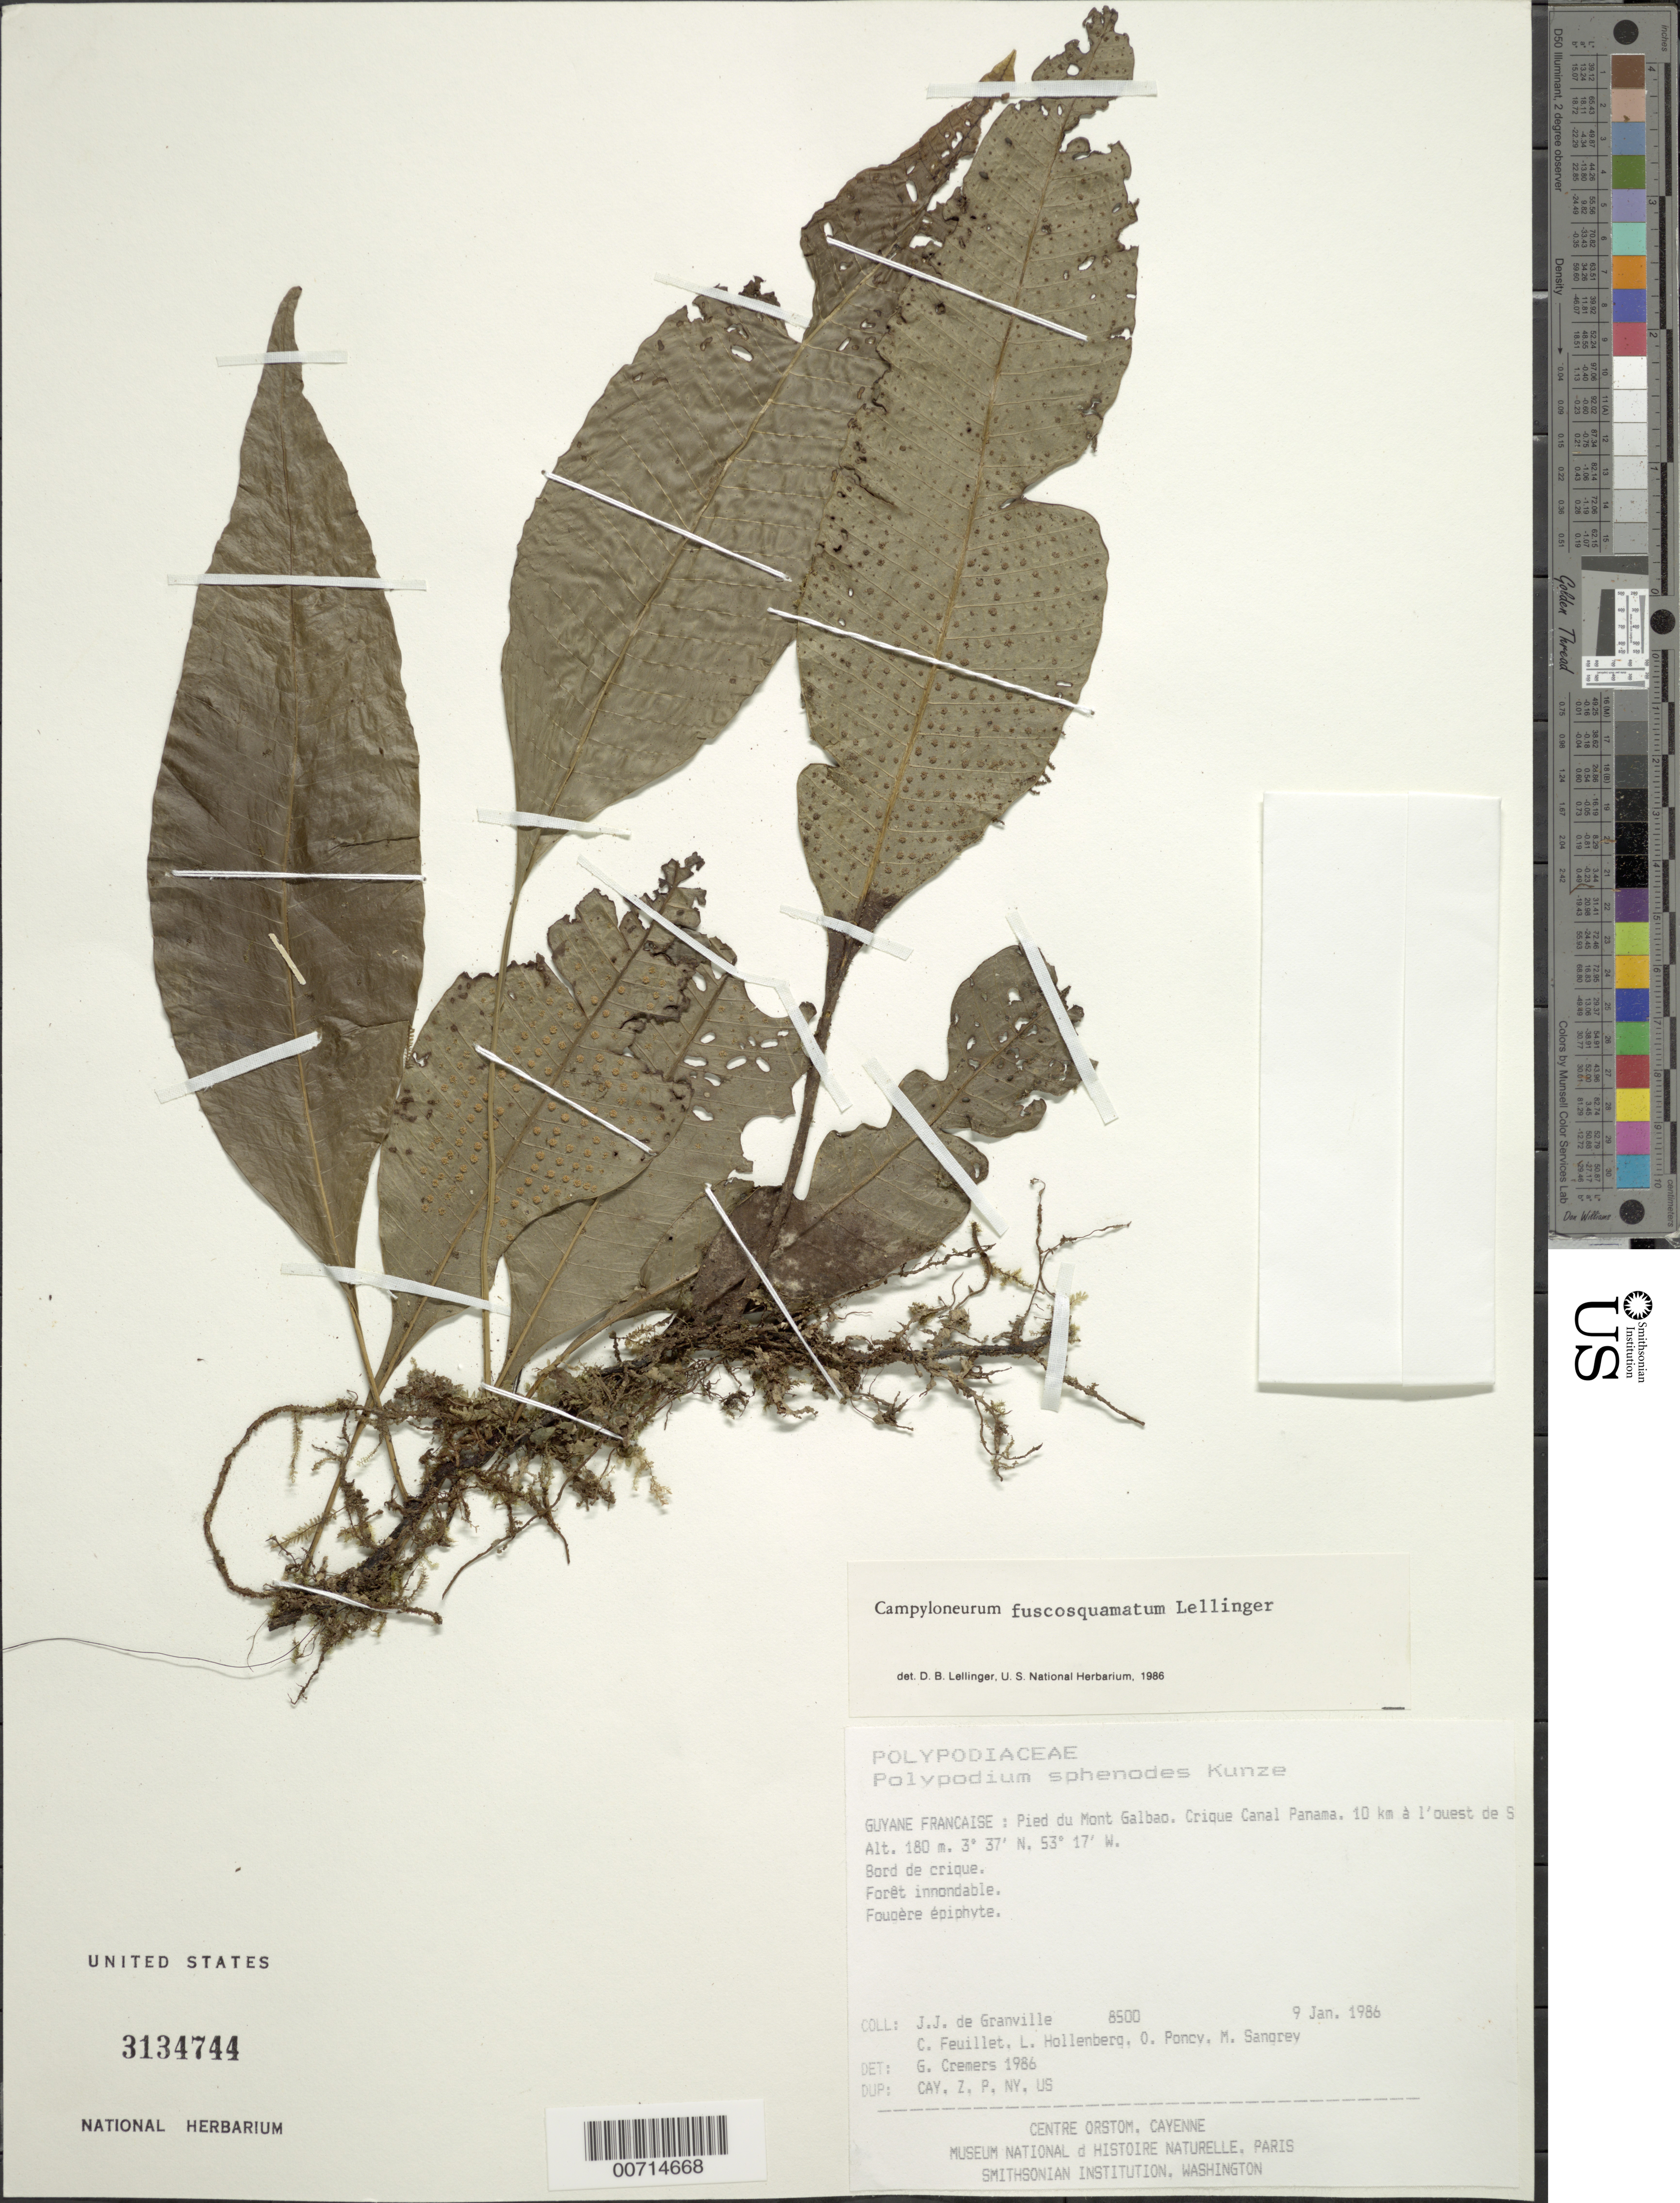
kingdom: Plantae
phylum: Tracheophyta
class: Polypodiopsida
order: Polypodiales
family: Polypodiaceae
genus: Campyloneurum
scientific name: Campyloneurum fuscosquamatum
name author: Lellinger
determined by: Lellinger, David B., (BOT), Smithsonian Institution - National Museum of Natural History (UNITED STATES)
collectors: J.-J. de Granville, C. Feuillet, L. Hollenberg, O. Poncy & M. S. Sangrey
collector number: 8500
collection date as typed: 9-Jan-86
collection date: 1986-01-09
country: French Guiana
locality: Pied du Mont Galbao. Crique Canal Panama. 10 km à l'ouest de Saül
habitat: Forêt innondable, bord de crique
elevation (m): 180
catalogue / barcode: US 3134744